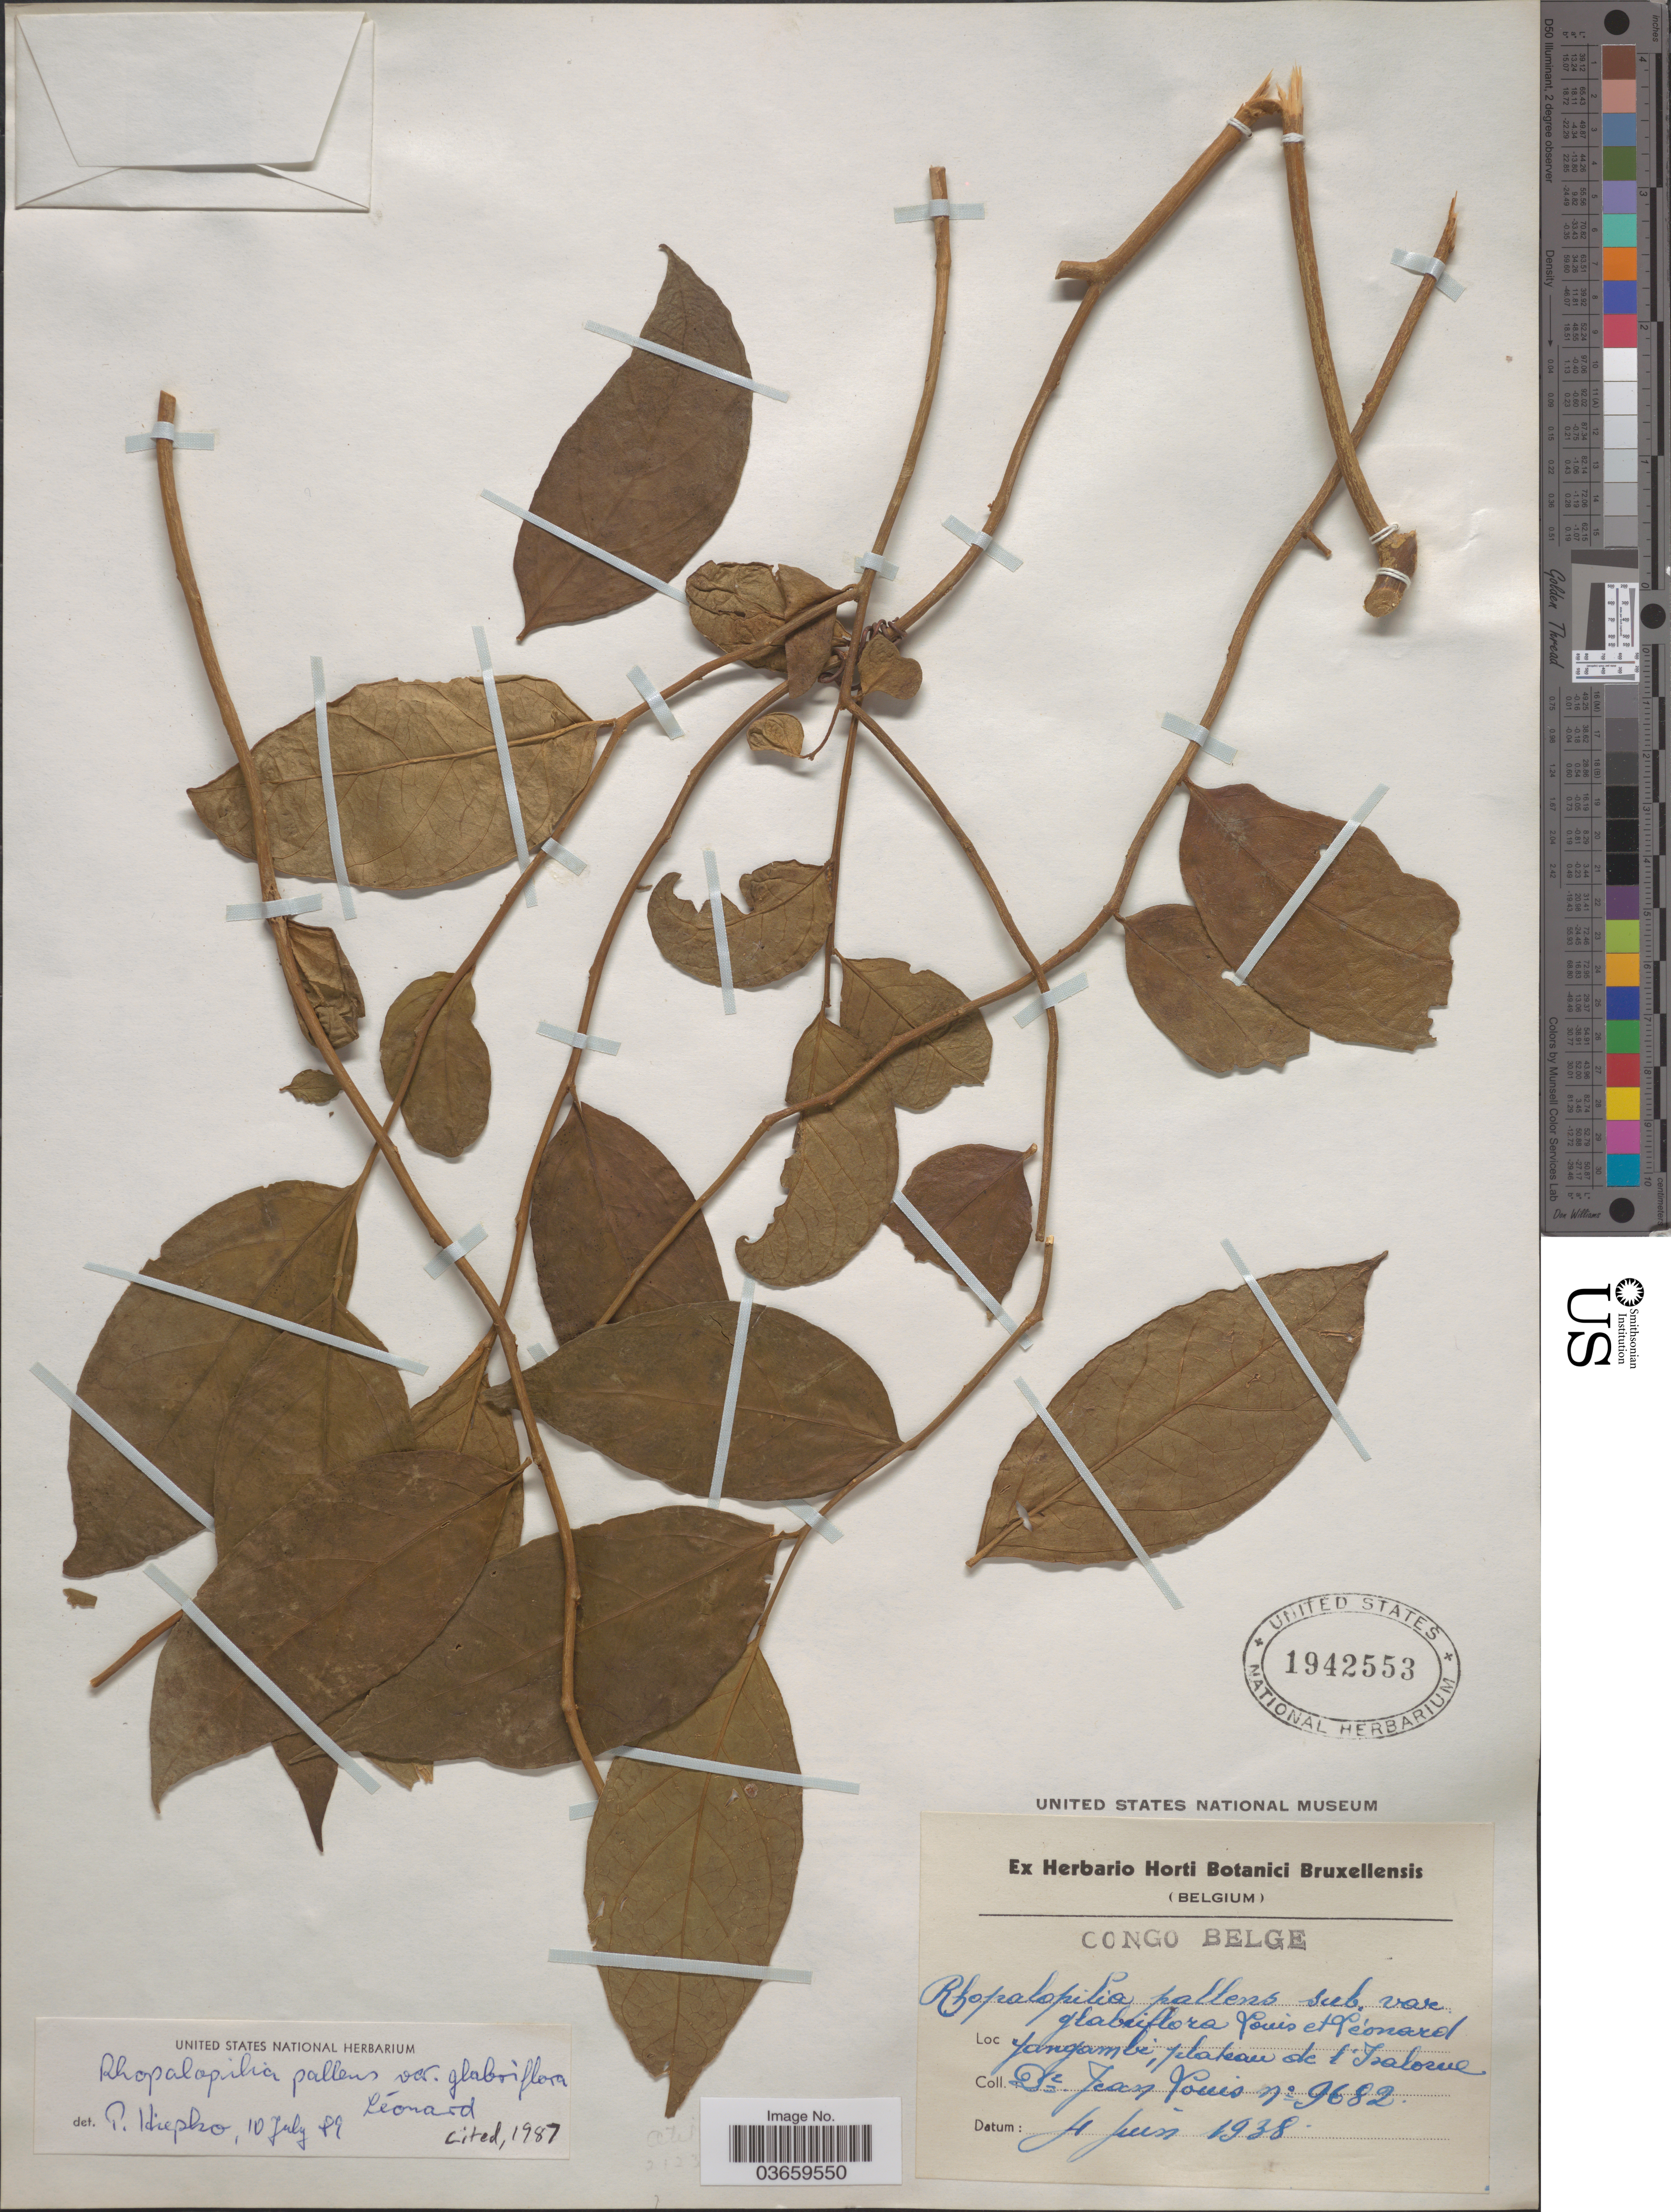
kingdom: Plantae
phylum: Tracheophyta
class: Magnoliopsida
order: Santalales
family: Opiliaceae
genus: Rhopalopilia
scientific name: Rhopalopilia pallens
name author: Pierre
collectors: J. Louis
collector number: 9682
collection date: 1938-06-04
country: Congo, Democratic Republic of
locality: Congo Belge. Yangambi, plateau de l'Isalowe.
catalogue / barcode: US 1942553